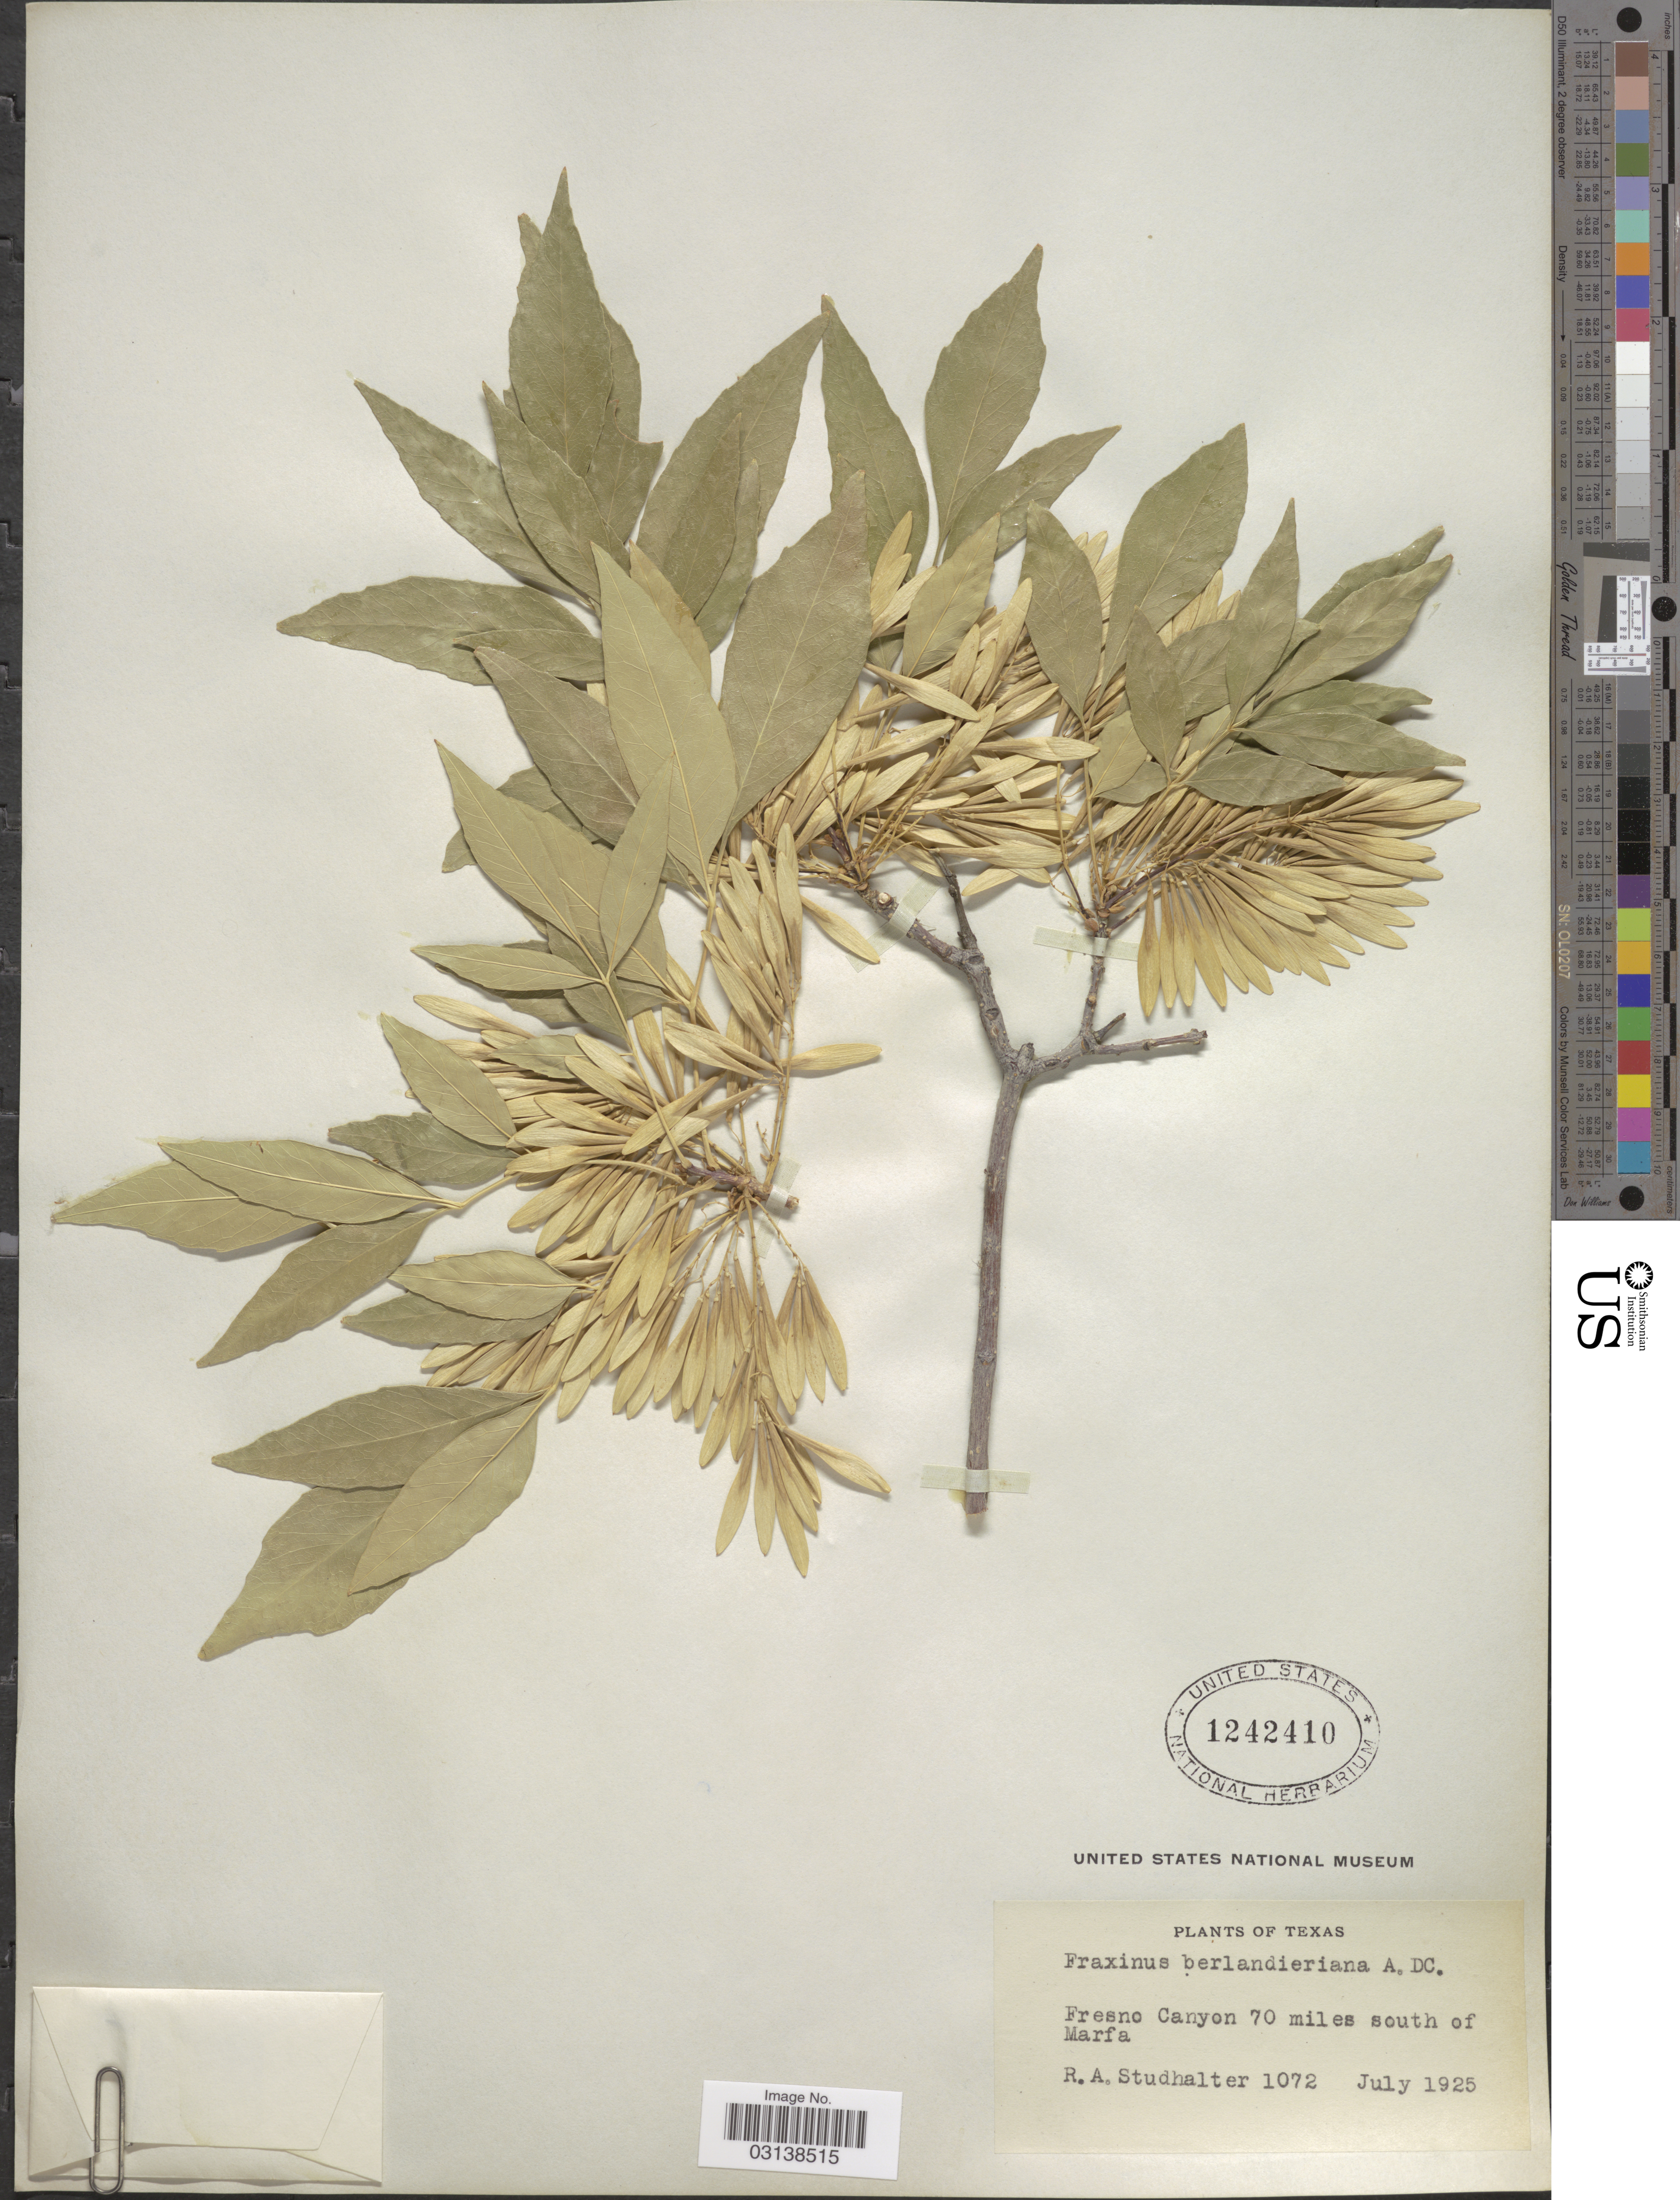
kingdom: Plantae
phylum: Tracheophyta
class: Magnoliopsida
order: Lamiales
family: Oleaceae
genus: Fraxinus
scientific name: Fraxinus berlandieriana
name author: A. DC.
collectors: R. Studhalter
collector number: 1072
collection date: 1925-07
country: United States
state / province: Texas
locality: Fresno Canyon 70 miles south of Marfa.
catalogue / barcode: US 1242410